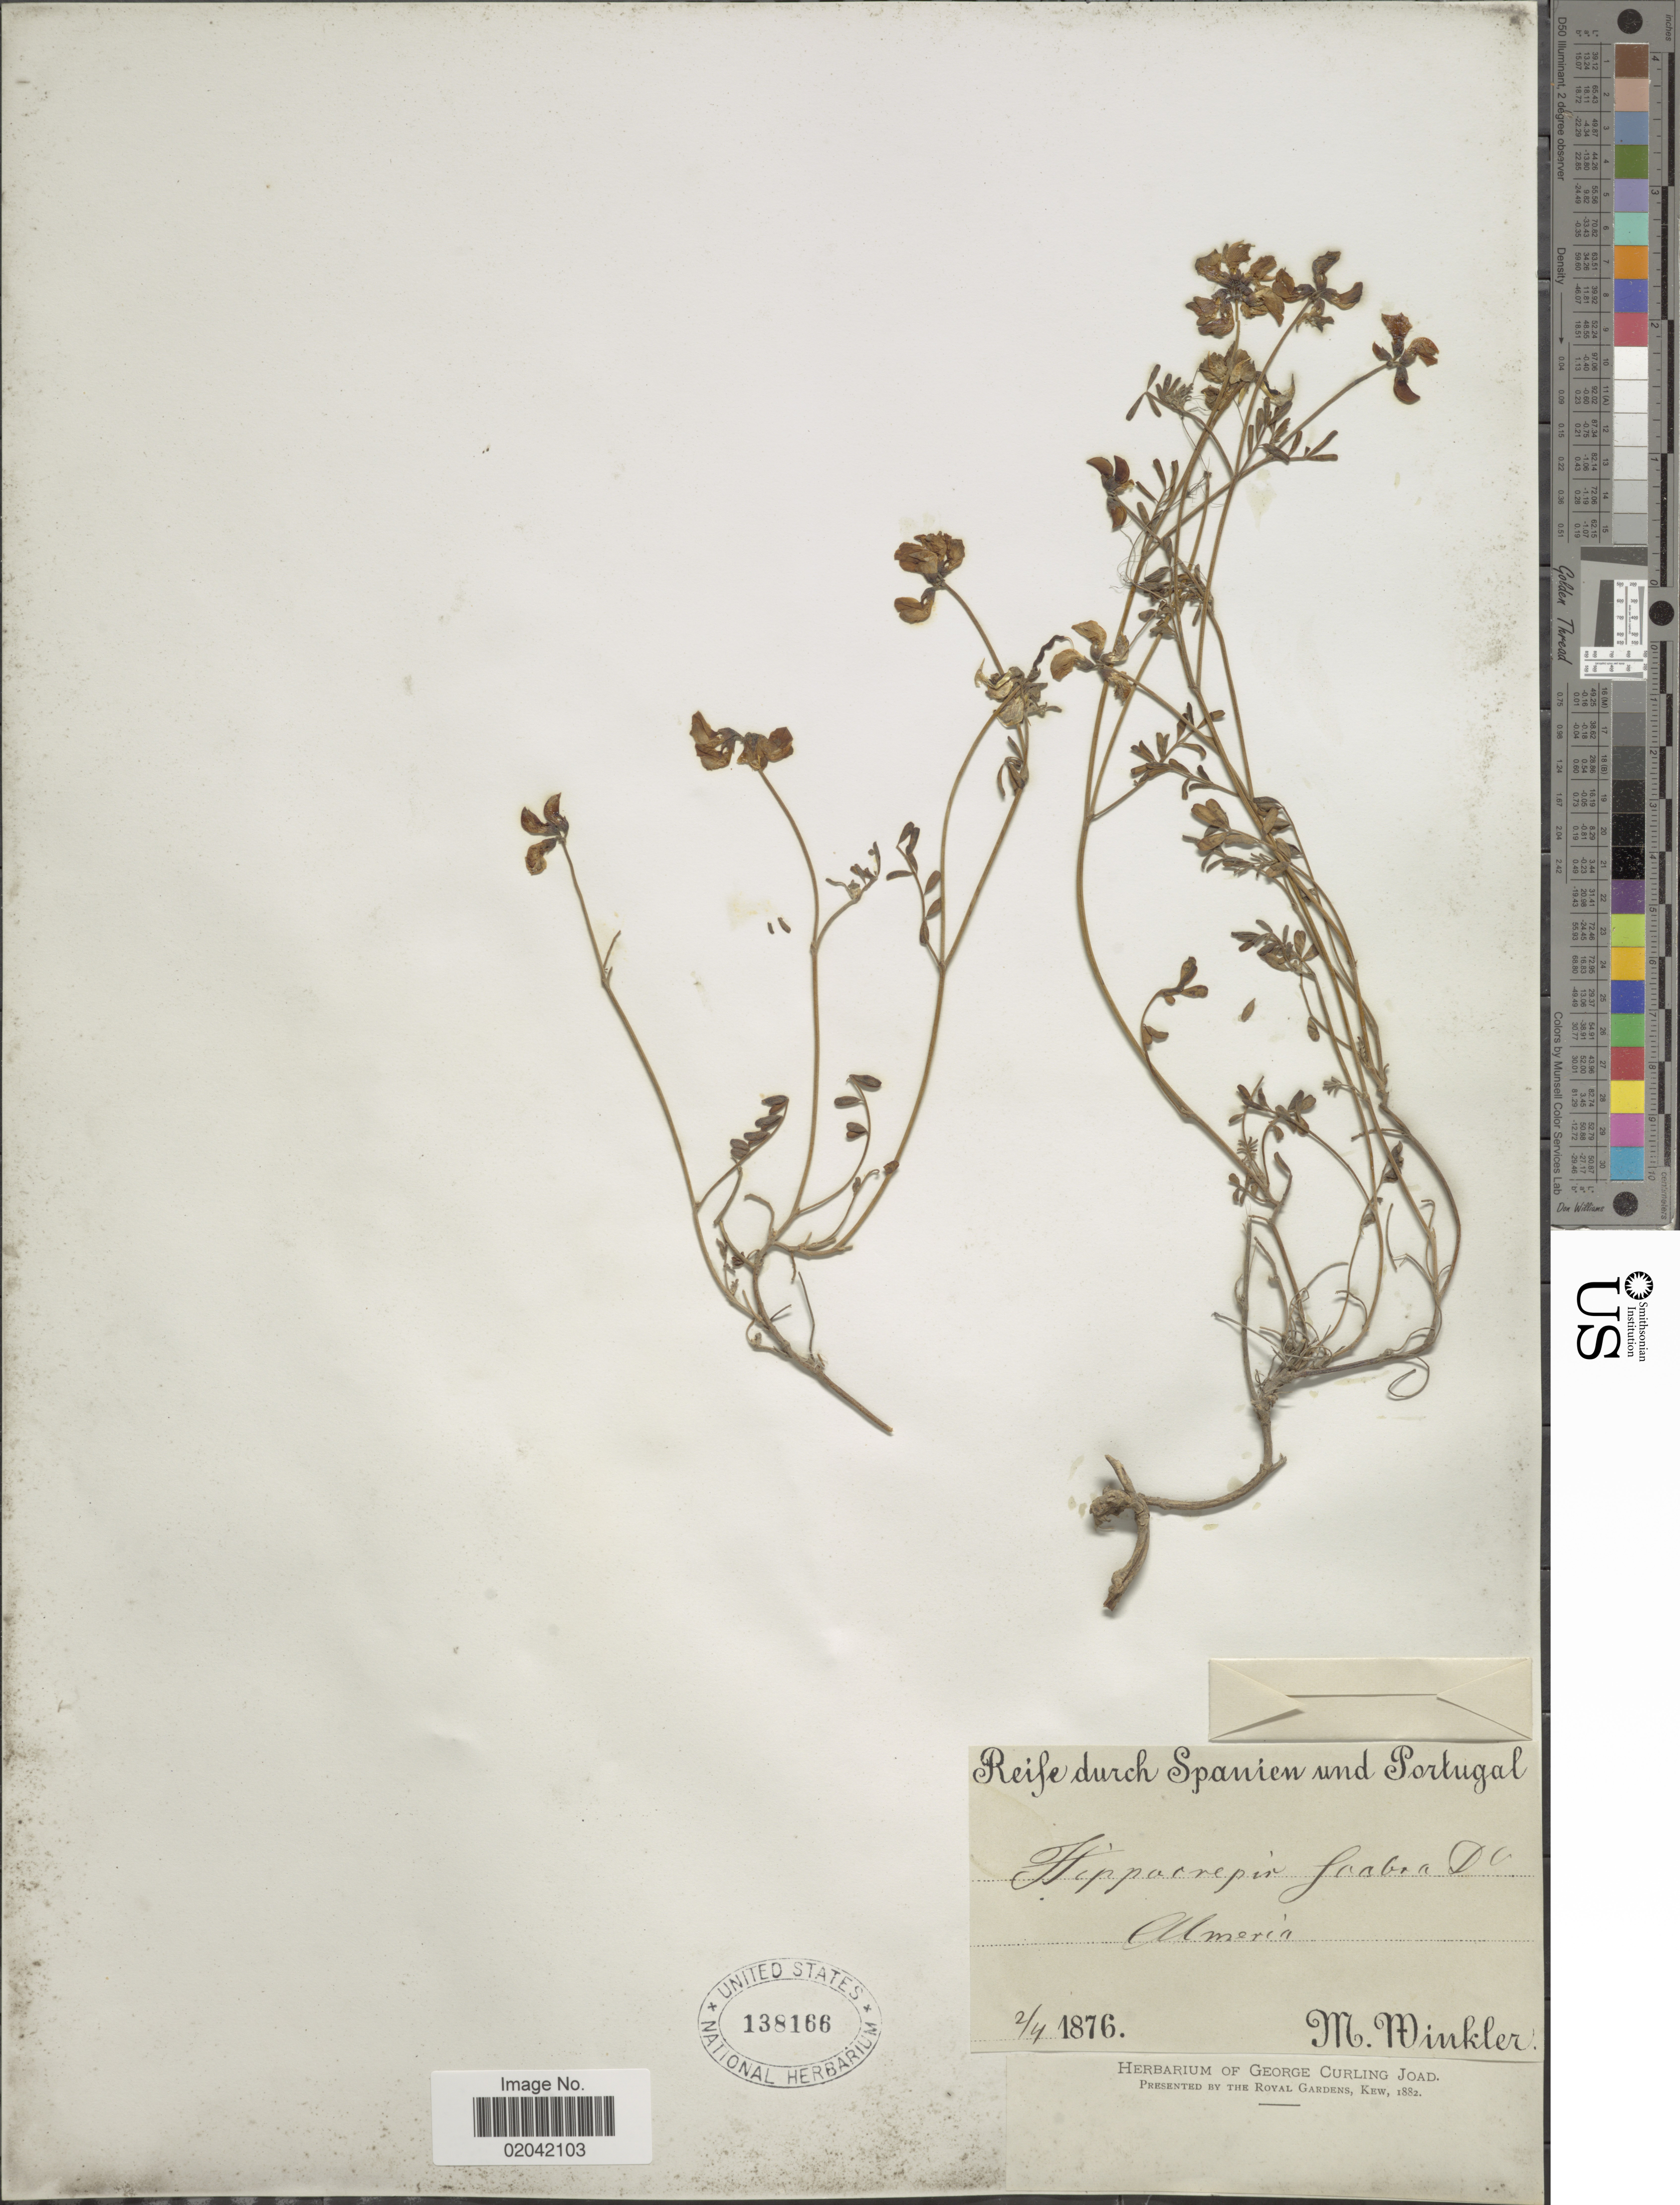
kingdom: Plantae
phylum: Tracheophyta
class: Magnoliopsida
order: Fabales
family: Fabaceae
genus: Hippocrepis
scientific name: Hippocrepis scabra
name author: DC.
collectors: M. Winkler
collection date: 1876-04-02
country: Spain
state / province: Andalucía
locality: Reife durch Spanien und Portugal, Almeria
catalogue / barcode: US 138166